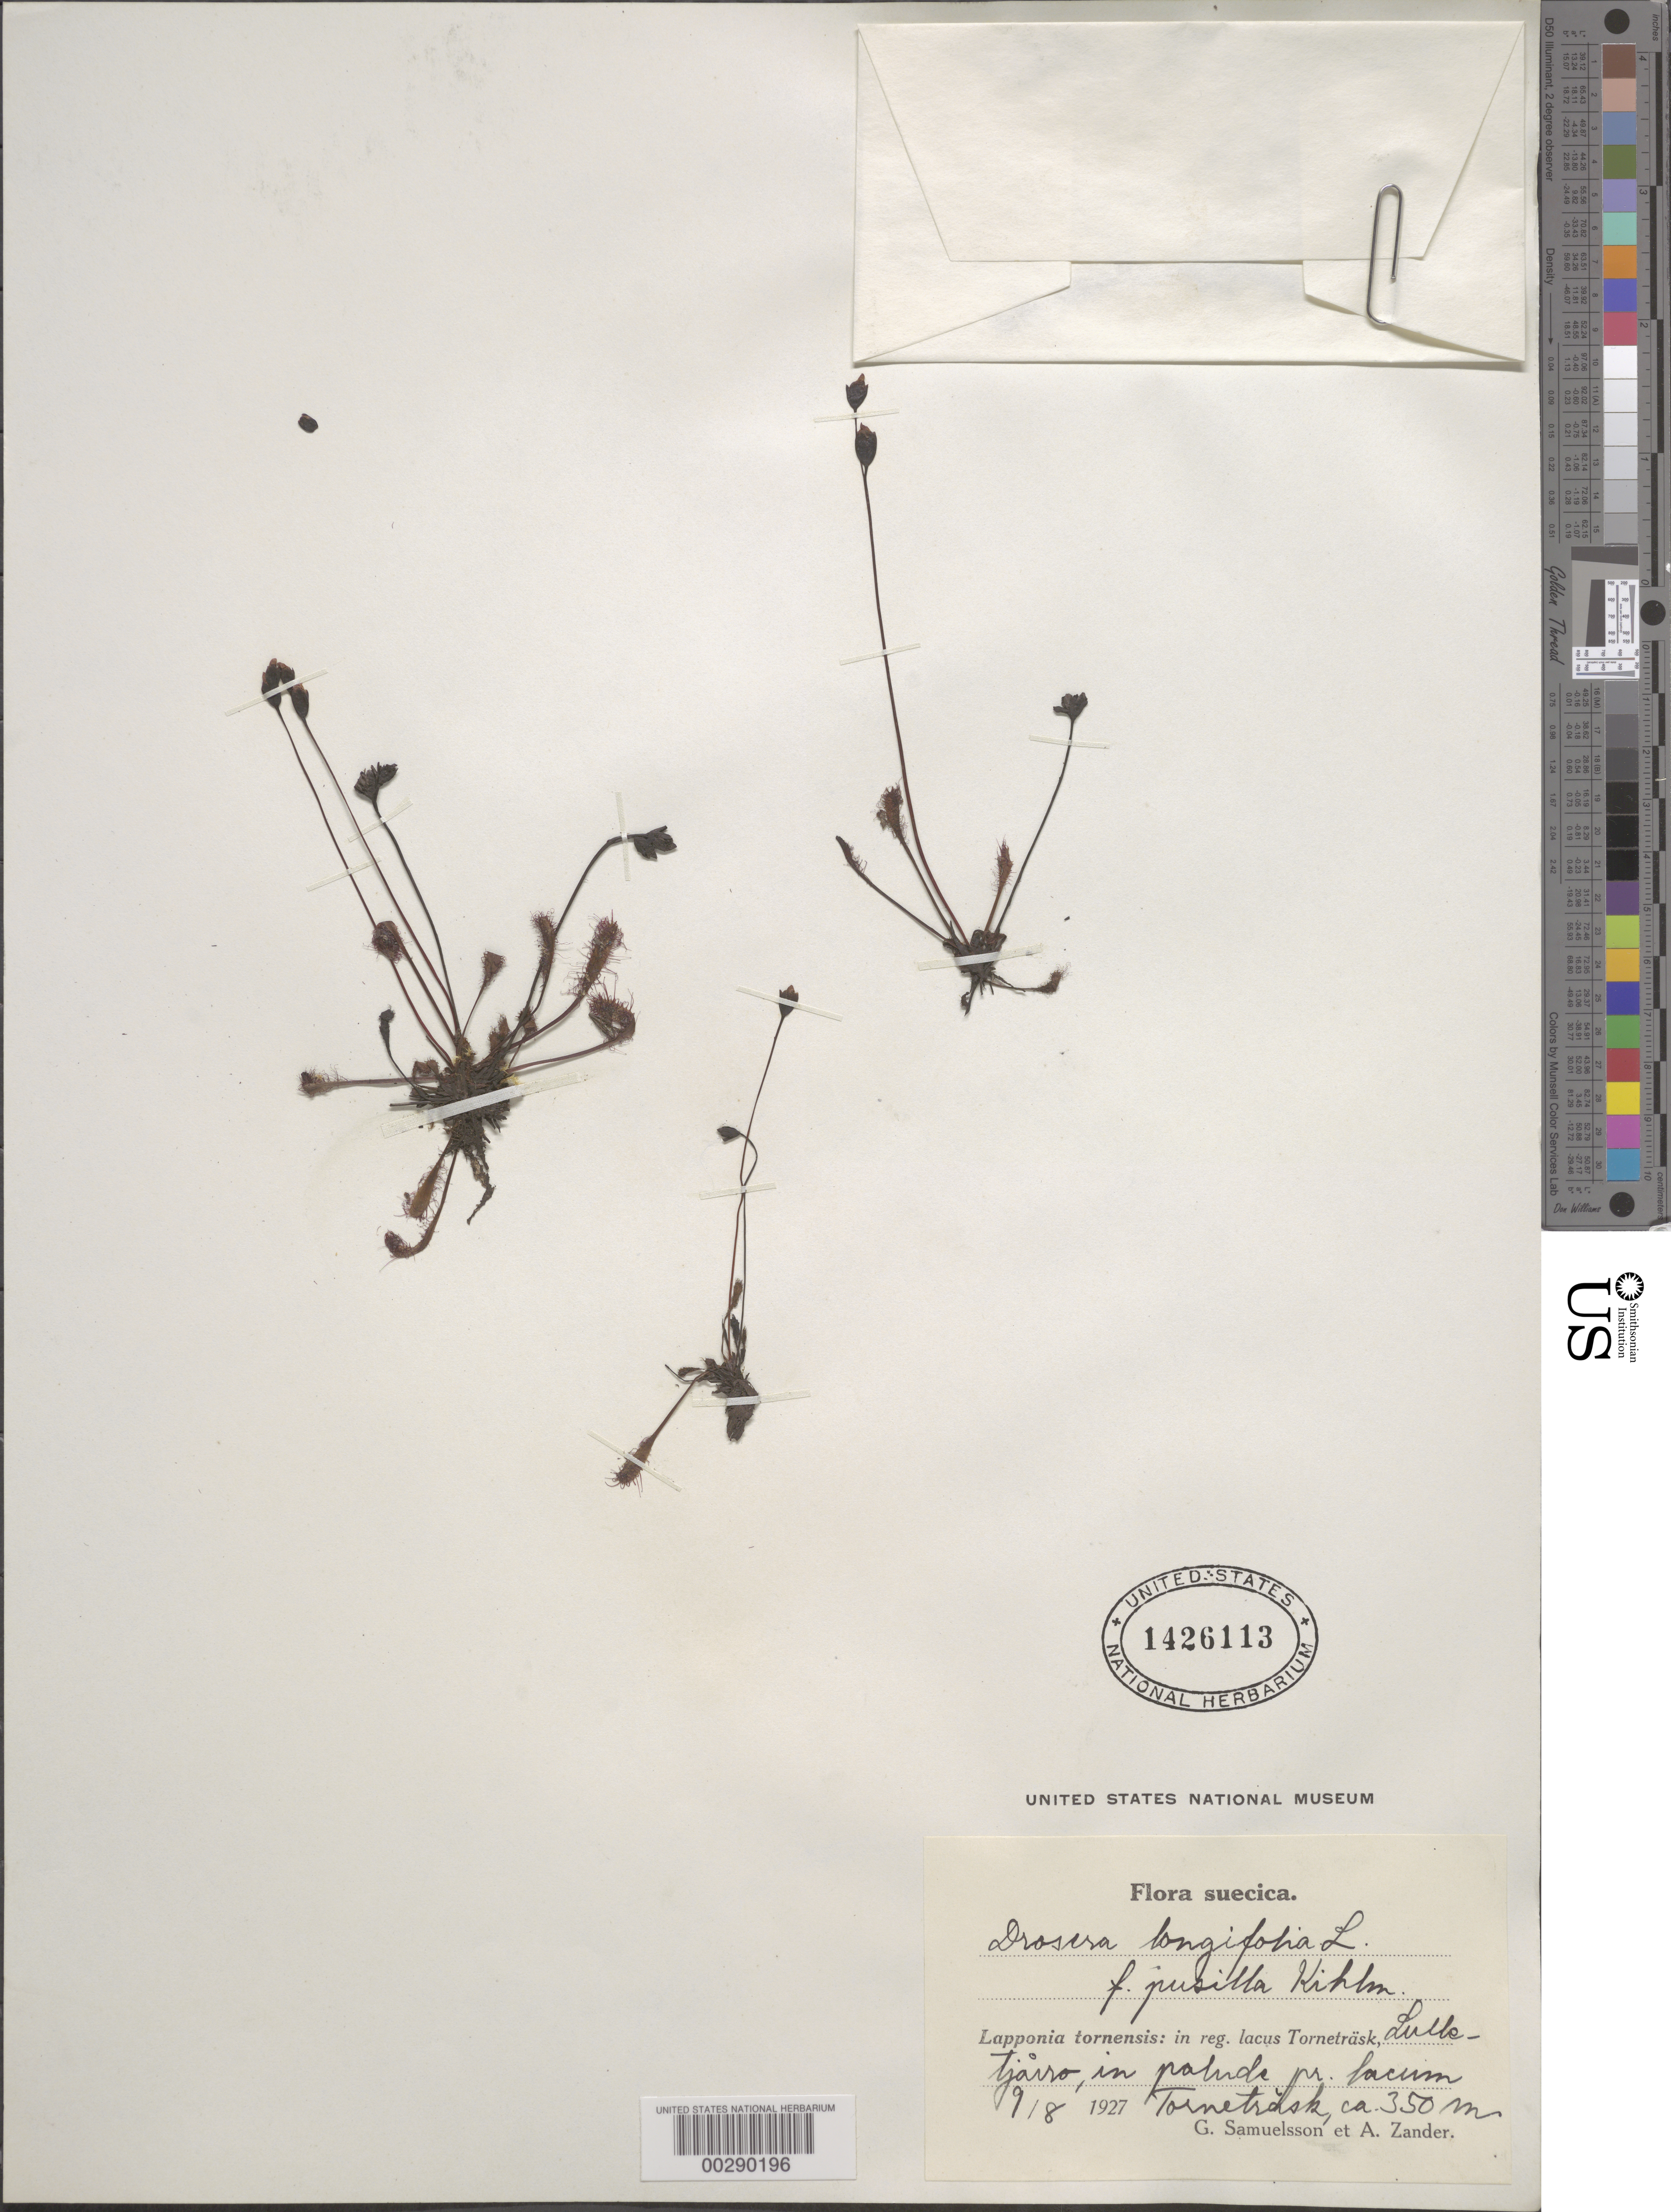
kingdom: Plantae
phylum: Tracheophyta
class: Magnoliopsida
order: Caryophyllales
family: Droseraceae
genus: Drosera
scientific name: Drosera anglica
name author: Huds.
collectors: G. Samuelsson & A. Zander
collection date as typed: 09 Aug 1927 or 08 Sep 1927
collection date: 1927-08-09 or 1927-09-08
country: Sweden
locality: Tornetrask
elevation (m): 350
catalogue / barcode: US 1426113